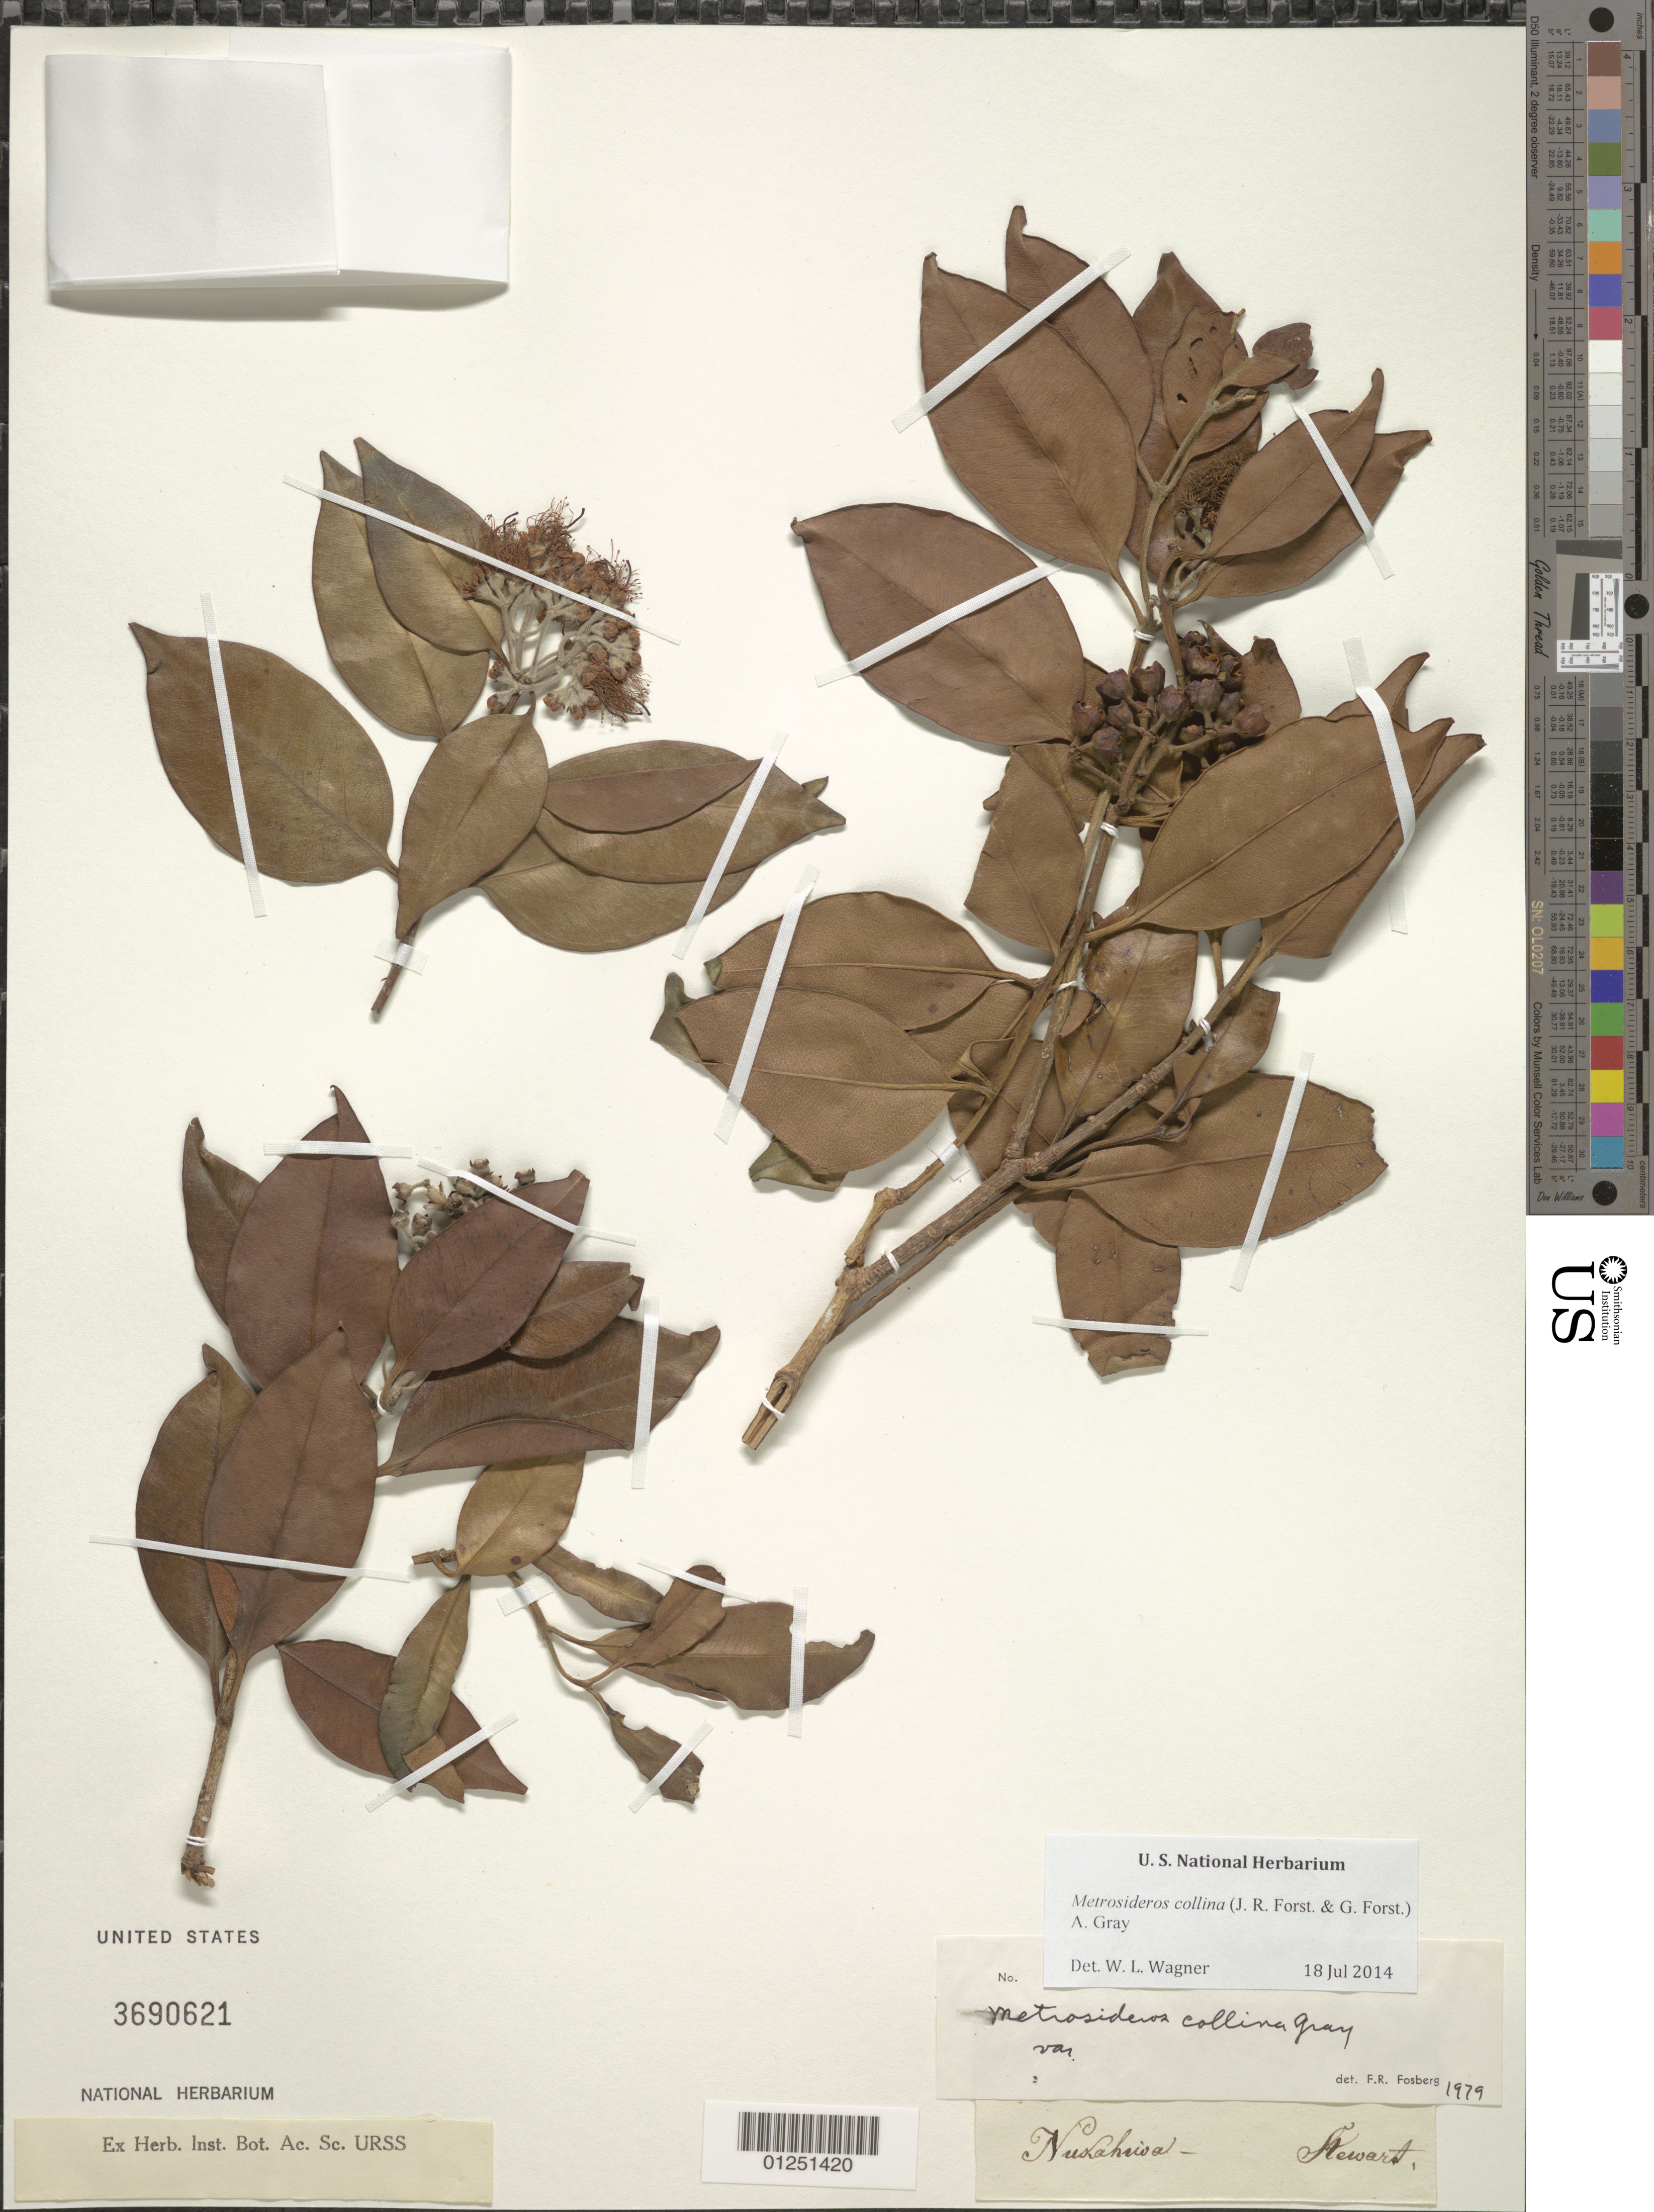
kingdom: Plantae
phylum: Tracheophyta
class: Magnoliopsida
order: Myrtales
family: Myrtaceae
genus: Metrosideros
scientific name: Metrosideros collina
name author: (J.R. Forst. & G. Forst.) A. Gray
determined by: Wagner, W. L., (BOT), Smithsonian Institution - National Museum of Natural History (UNITED STATES)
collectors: Stewart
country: French Polynesia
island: Nuku Hiva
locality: s.l.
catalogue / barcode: US 3690621